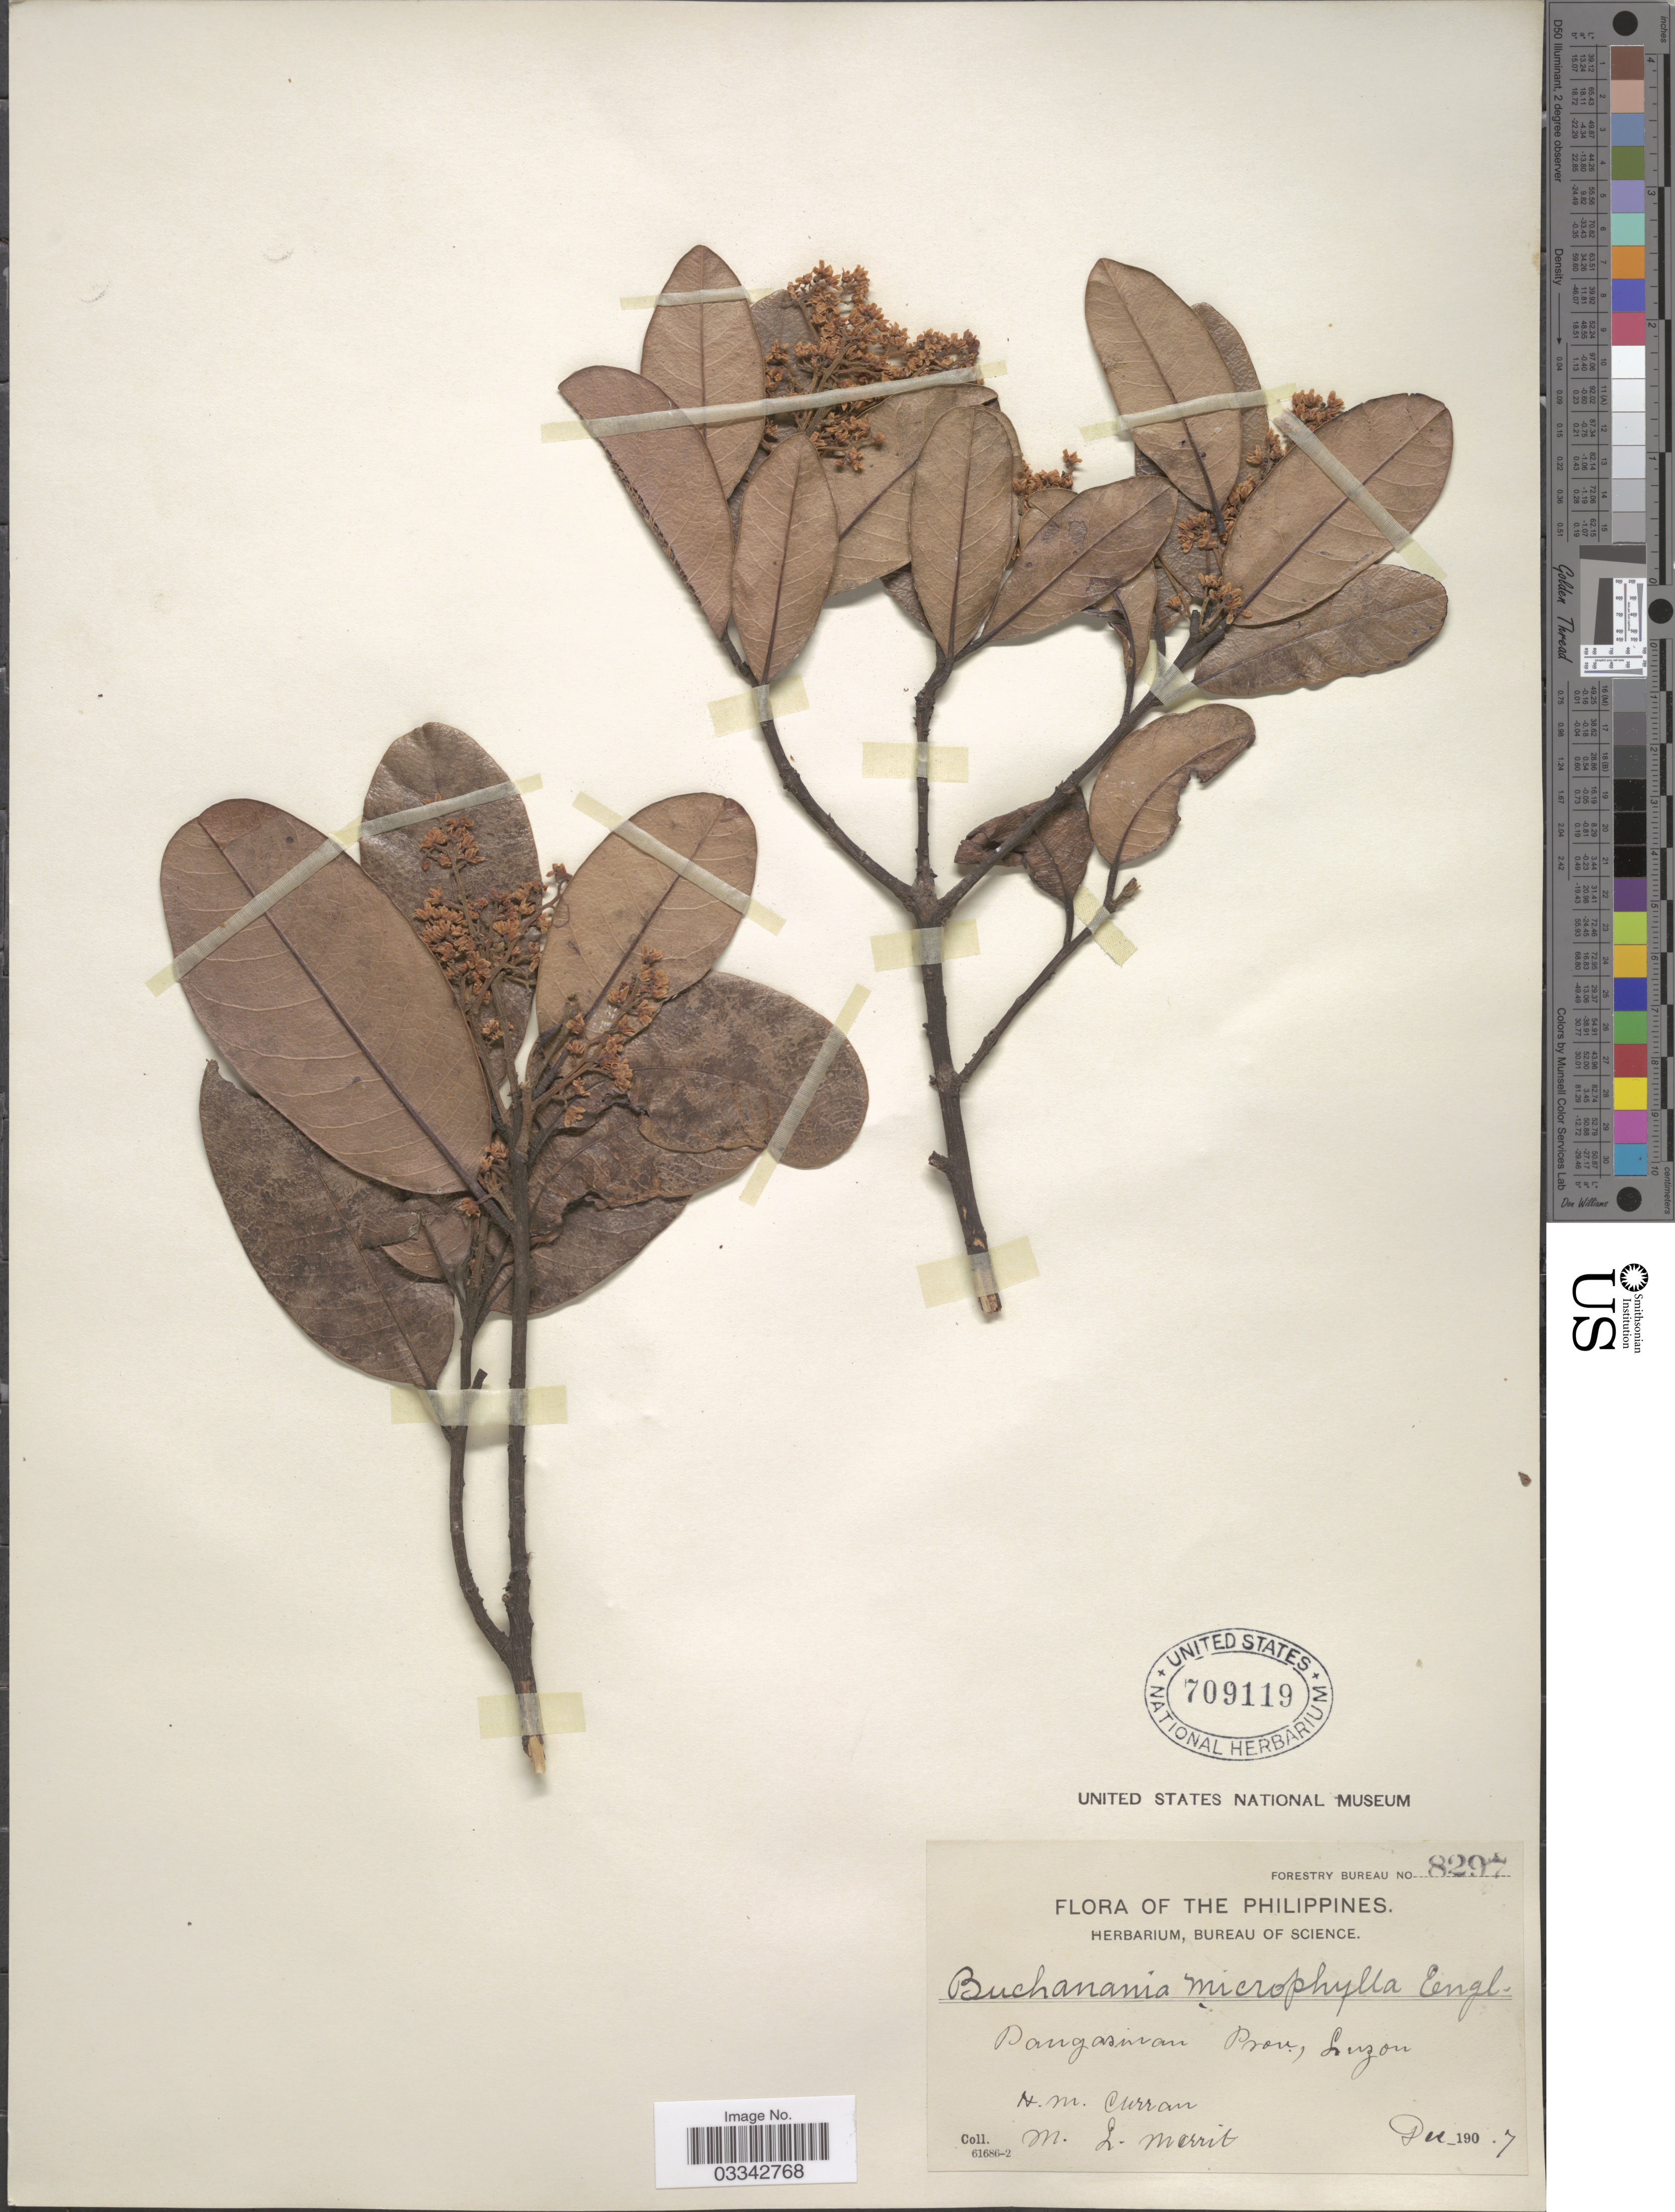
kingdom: Plantae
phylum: Tracheophyta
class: Magnoliopsida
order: Sapindales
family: Anacardiaceae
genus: Buchanania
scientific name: Buchanania microphylla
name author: Engl.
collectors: H. M. Curran & M. L. Merritt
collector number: Forestry Bureau 8297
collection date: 1907-12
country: Philippines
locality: Pangasinan Prov., Luzon.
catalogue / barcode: US 709119